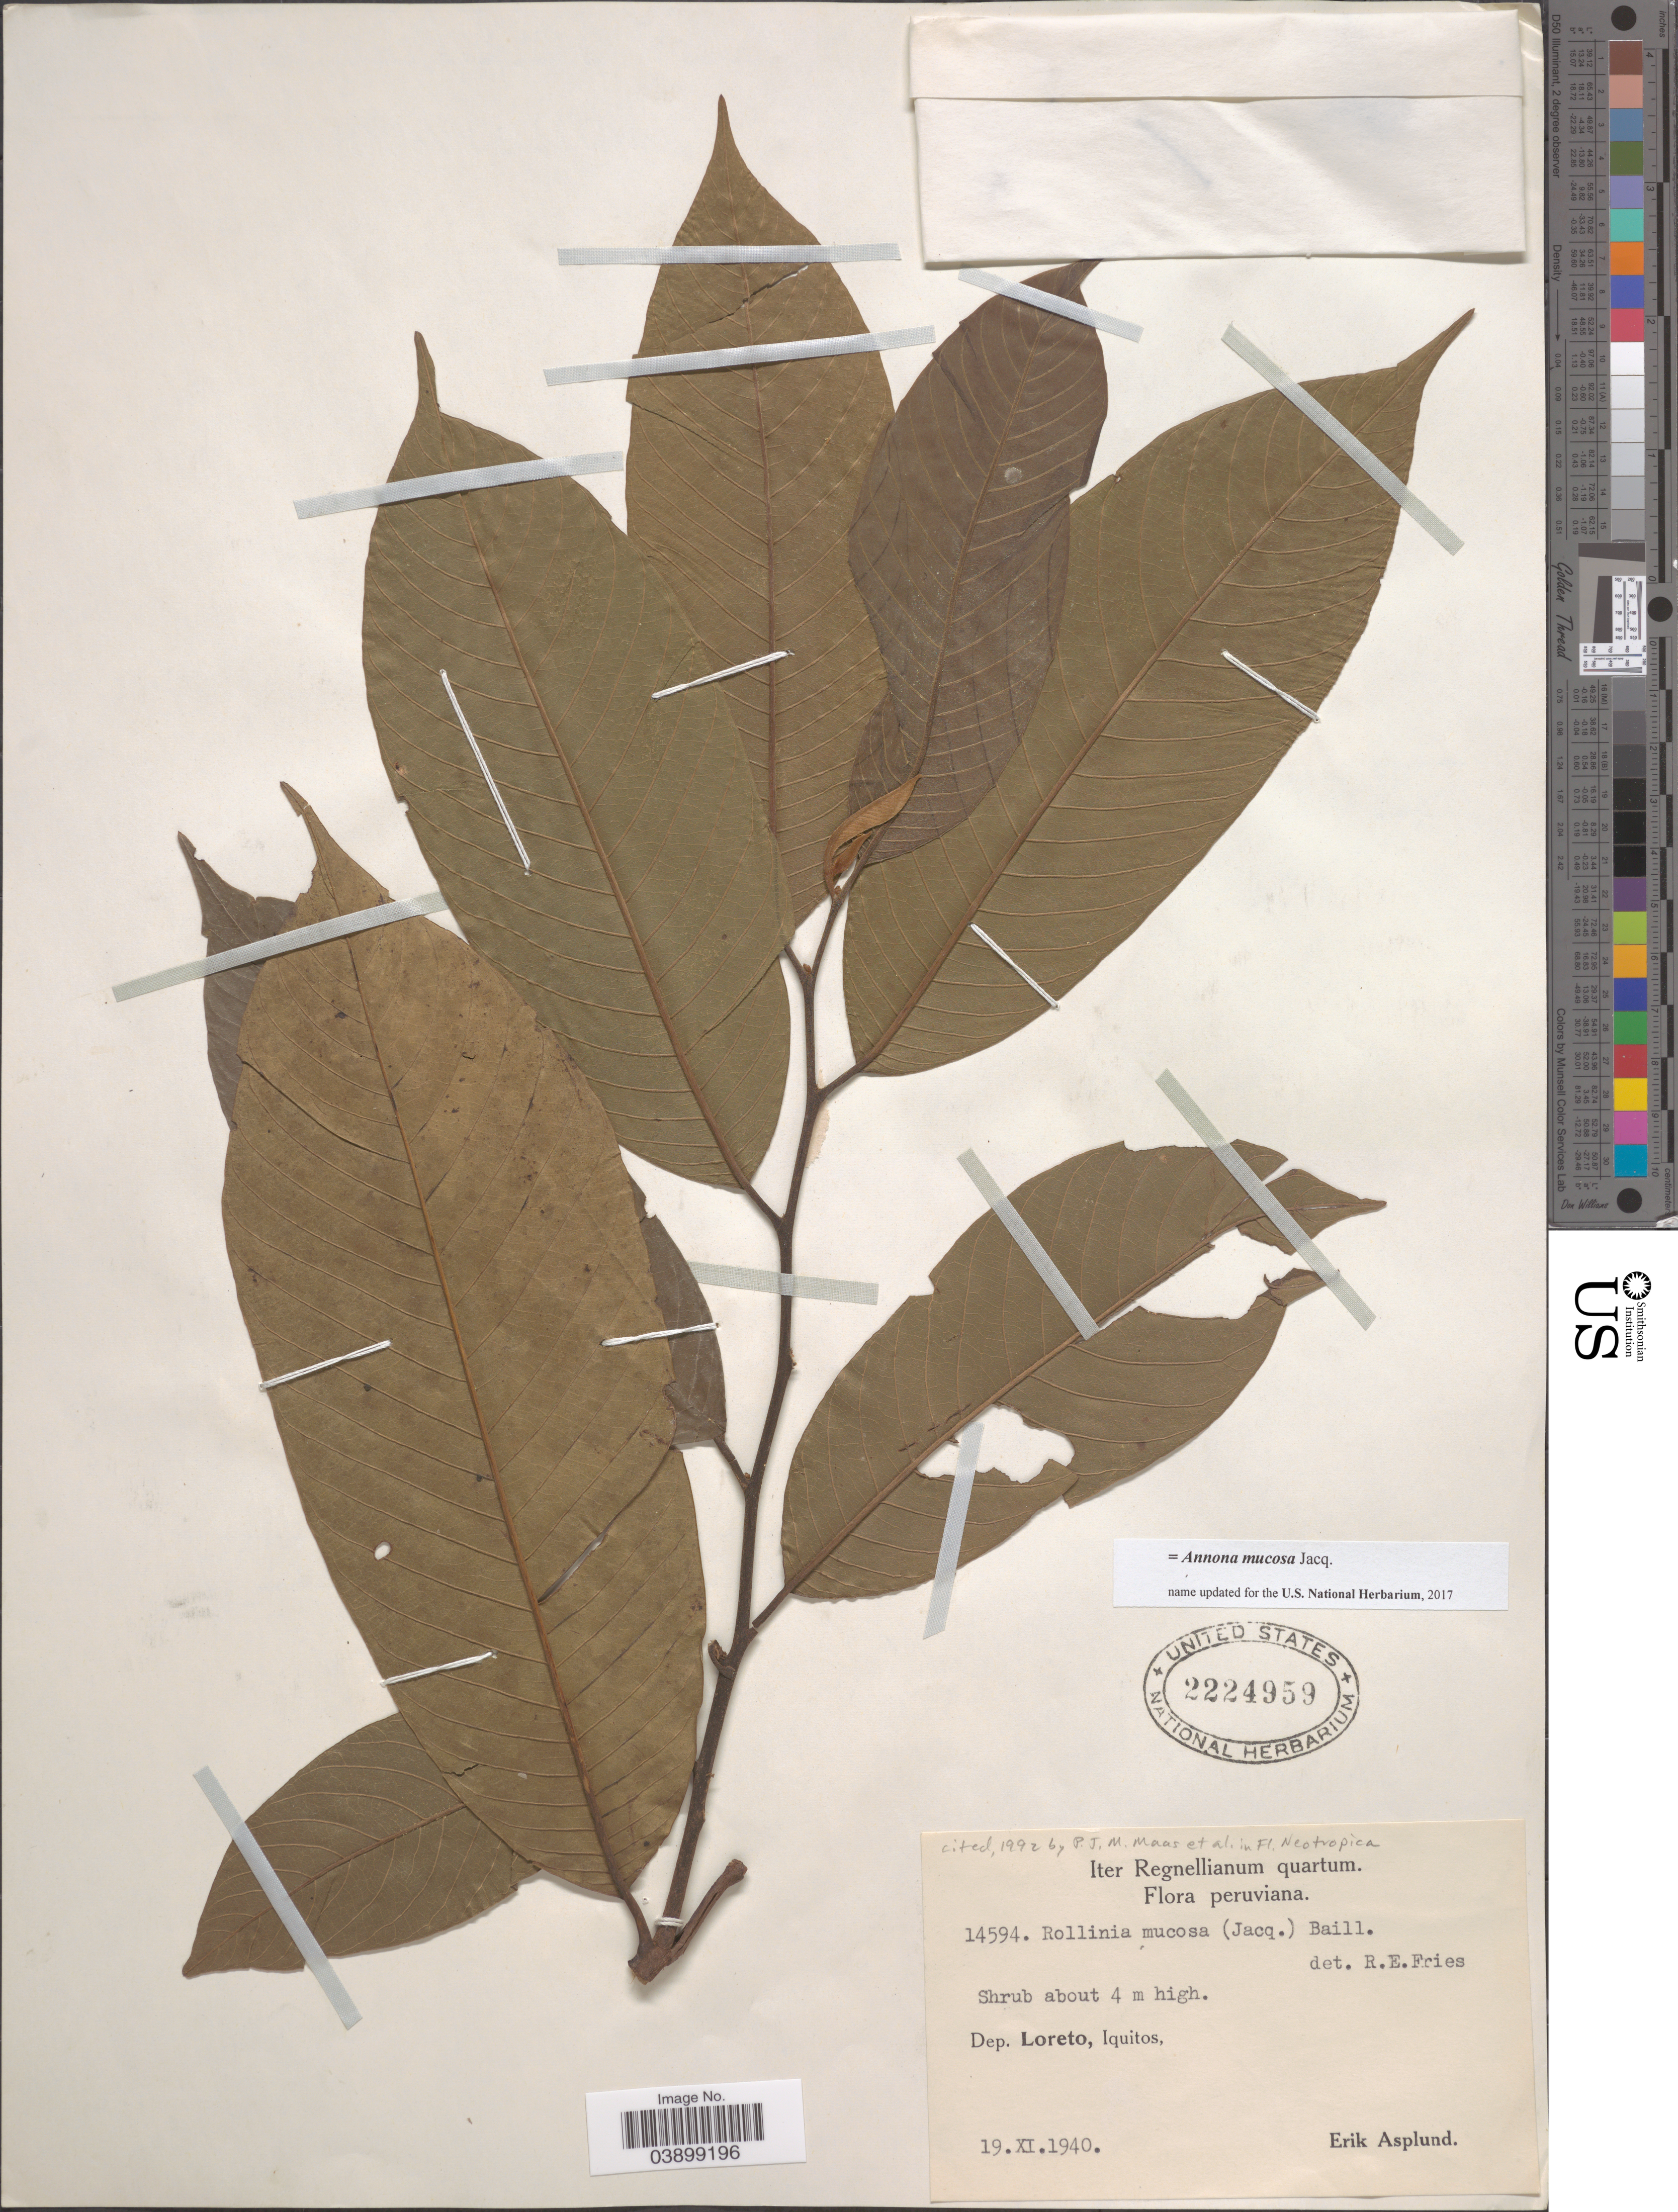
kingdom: Plantae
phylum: Tracheophyta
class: Magnoliopsida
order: Magnoliales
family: Annonaceae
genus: Annona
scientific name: Annona mucosa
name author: Jacq.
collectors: E. Asplund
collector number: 14594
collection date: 1940-11-19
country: Peru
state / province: Loreto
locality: Dep. Loreto, Iquitos.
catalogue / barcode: US 2224959